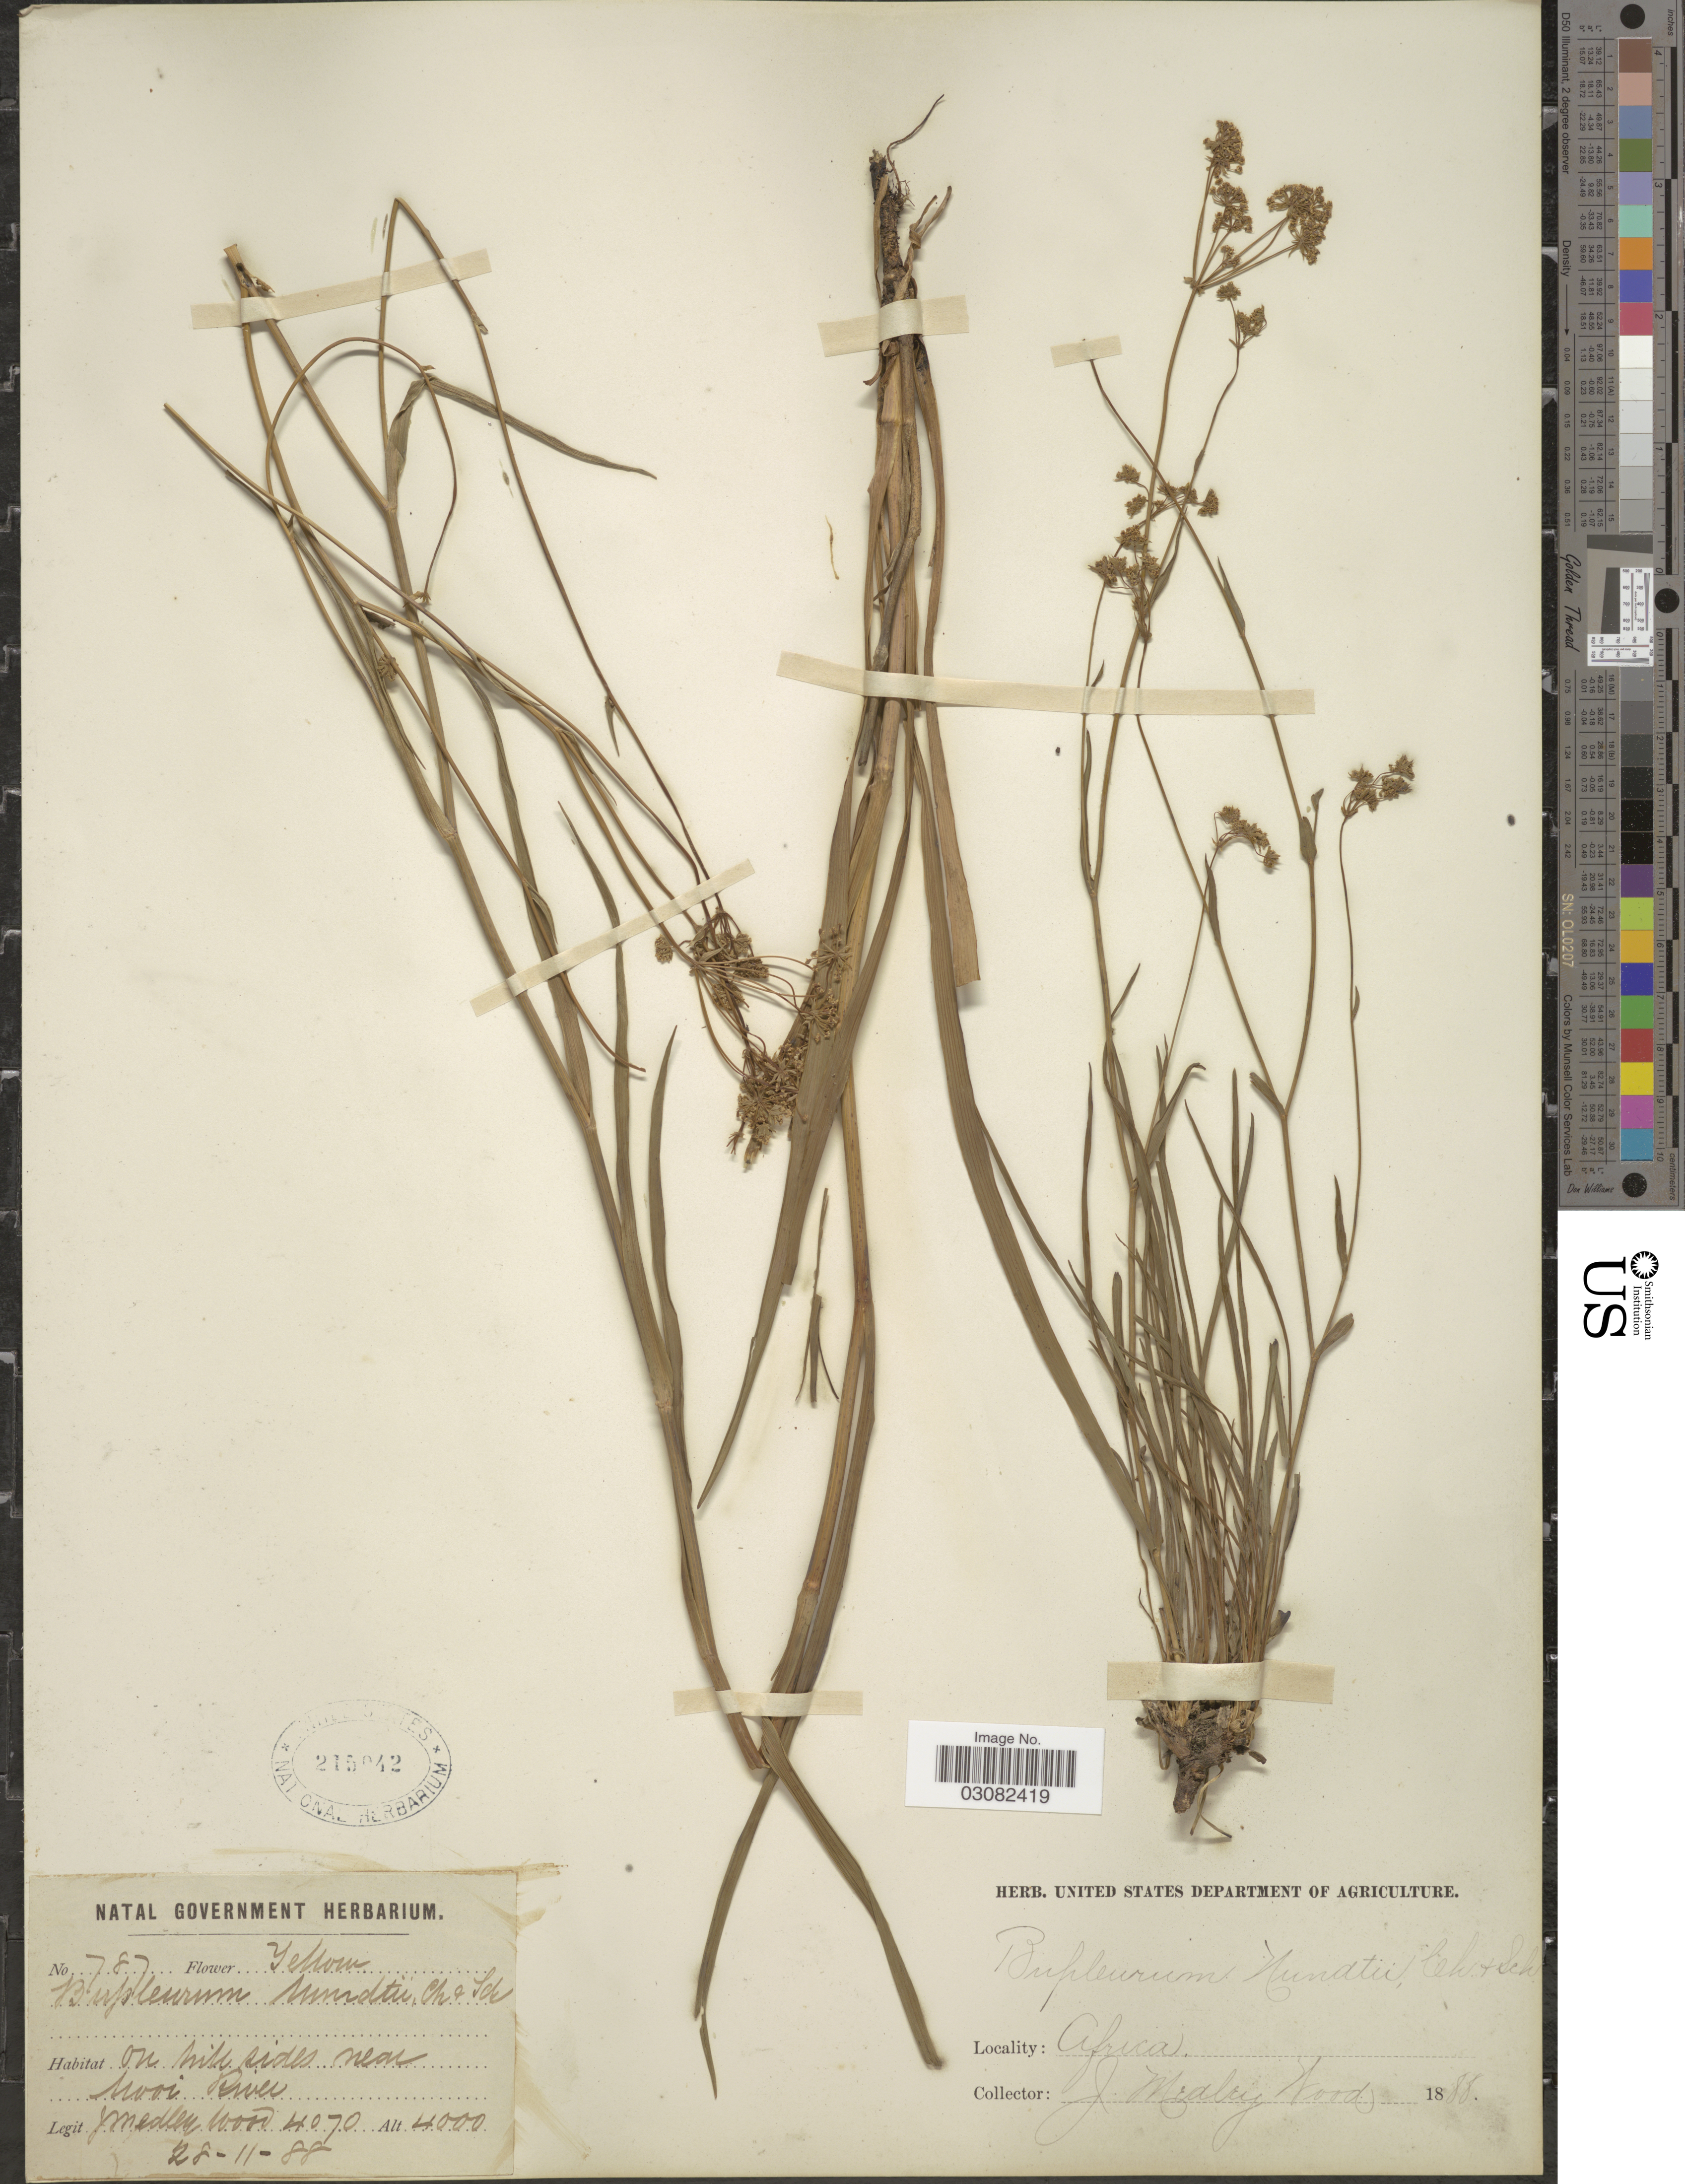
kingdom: Plantae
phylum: Tracheophyta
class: Magnoliopsida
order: Apiales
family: Apiaceae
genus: Bupleurum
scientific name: Bupleurum mundtii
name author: Cham. & Schltdl.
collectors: J. Medley Wood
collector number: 4070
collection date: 1888-11-28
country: South Africa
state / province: KwaZulu-Natal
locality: On hillsides near Moii River.